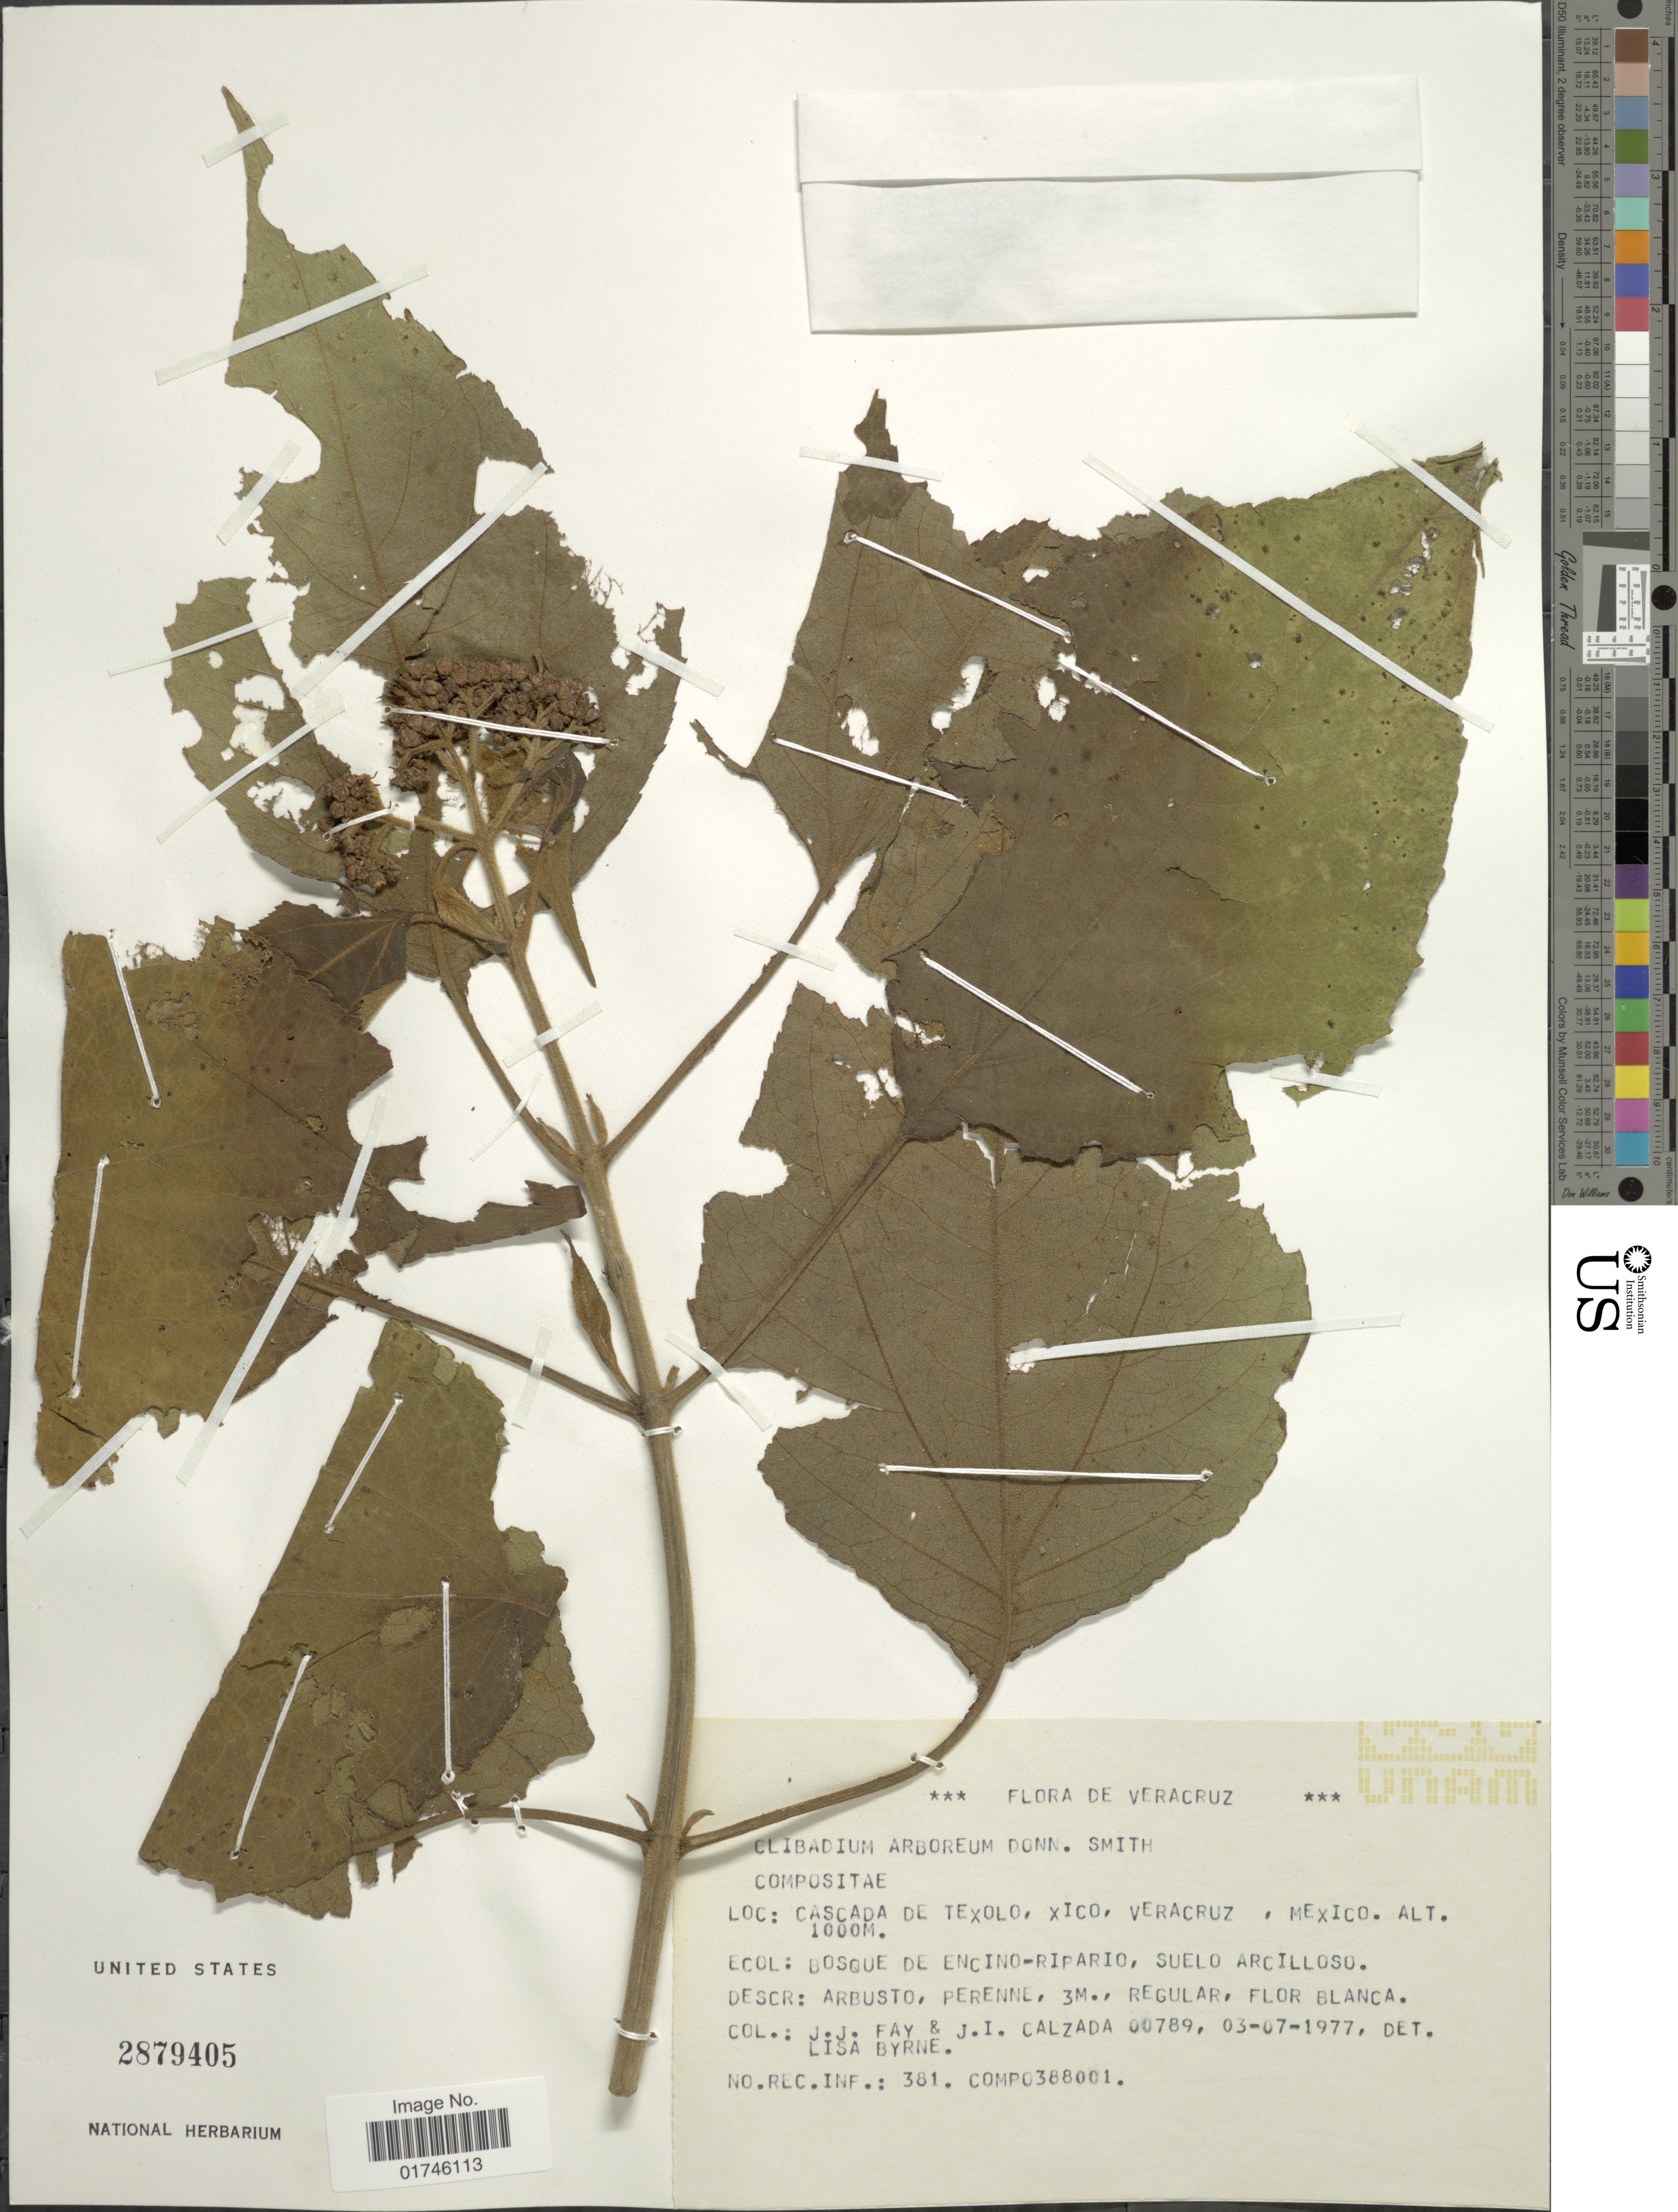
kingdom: Plantae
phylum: Tracheophyta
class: Magnoliopsida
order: Asterales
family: Asteraceae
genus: Clibadium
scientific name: Clibadium arboreum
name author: Donn. Sm.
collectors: J. J. Fay & J. I. Calzada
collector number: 00789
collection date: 1977-07-03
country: Mexico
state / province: Veracruz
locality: Cascada De Texolo, Xico Veracruz, Mexico.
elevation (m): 1000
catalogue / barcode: US 2879405